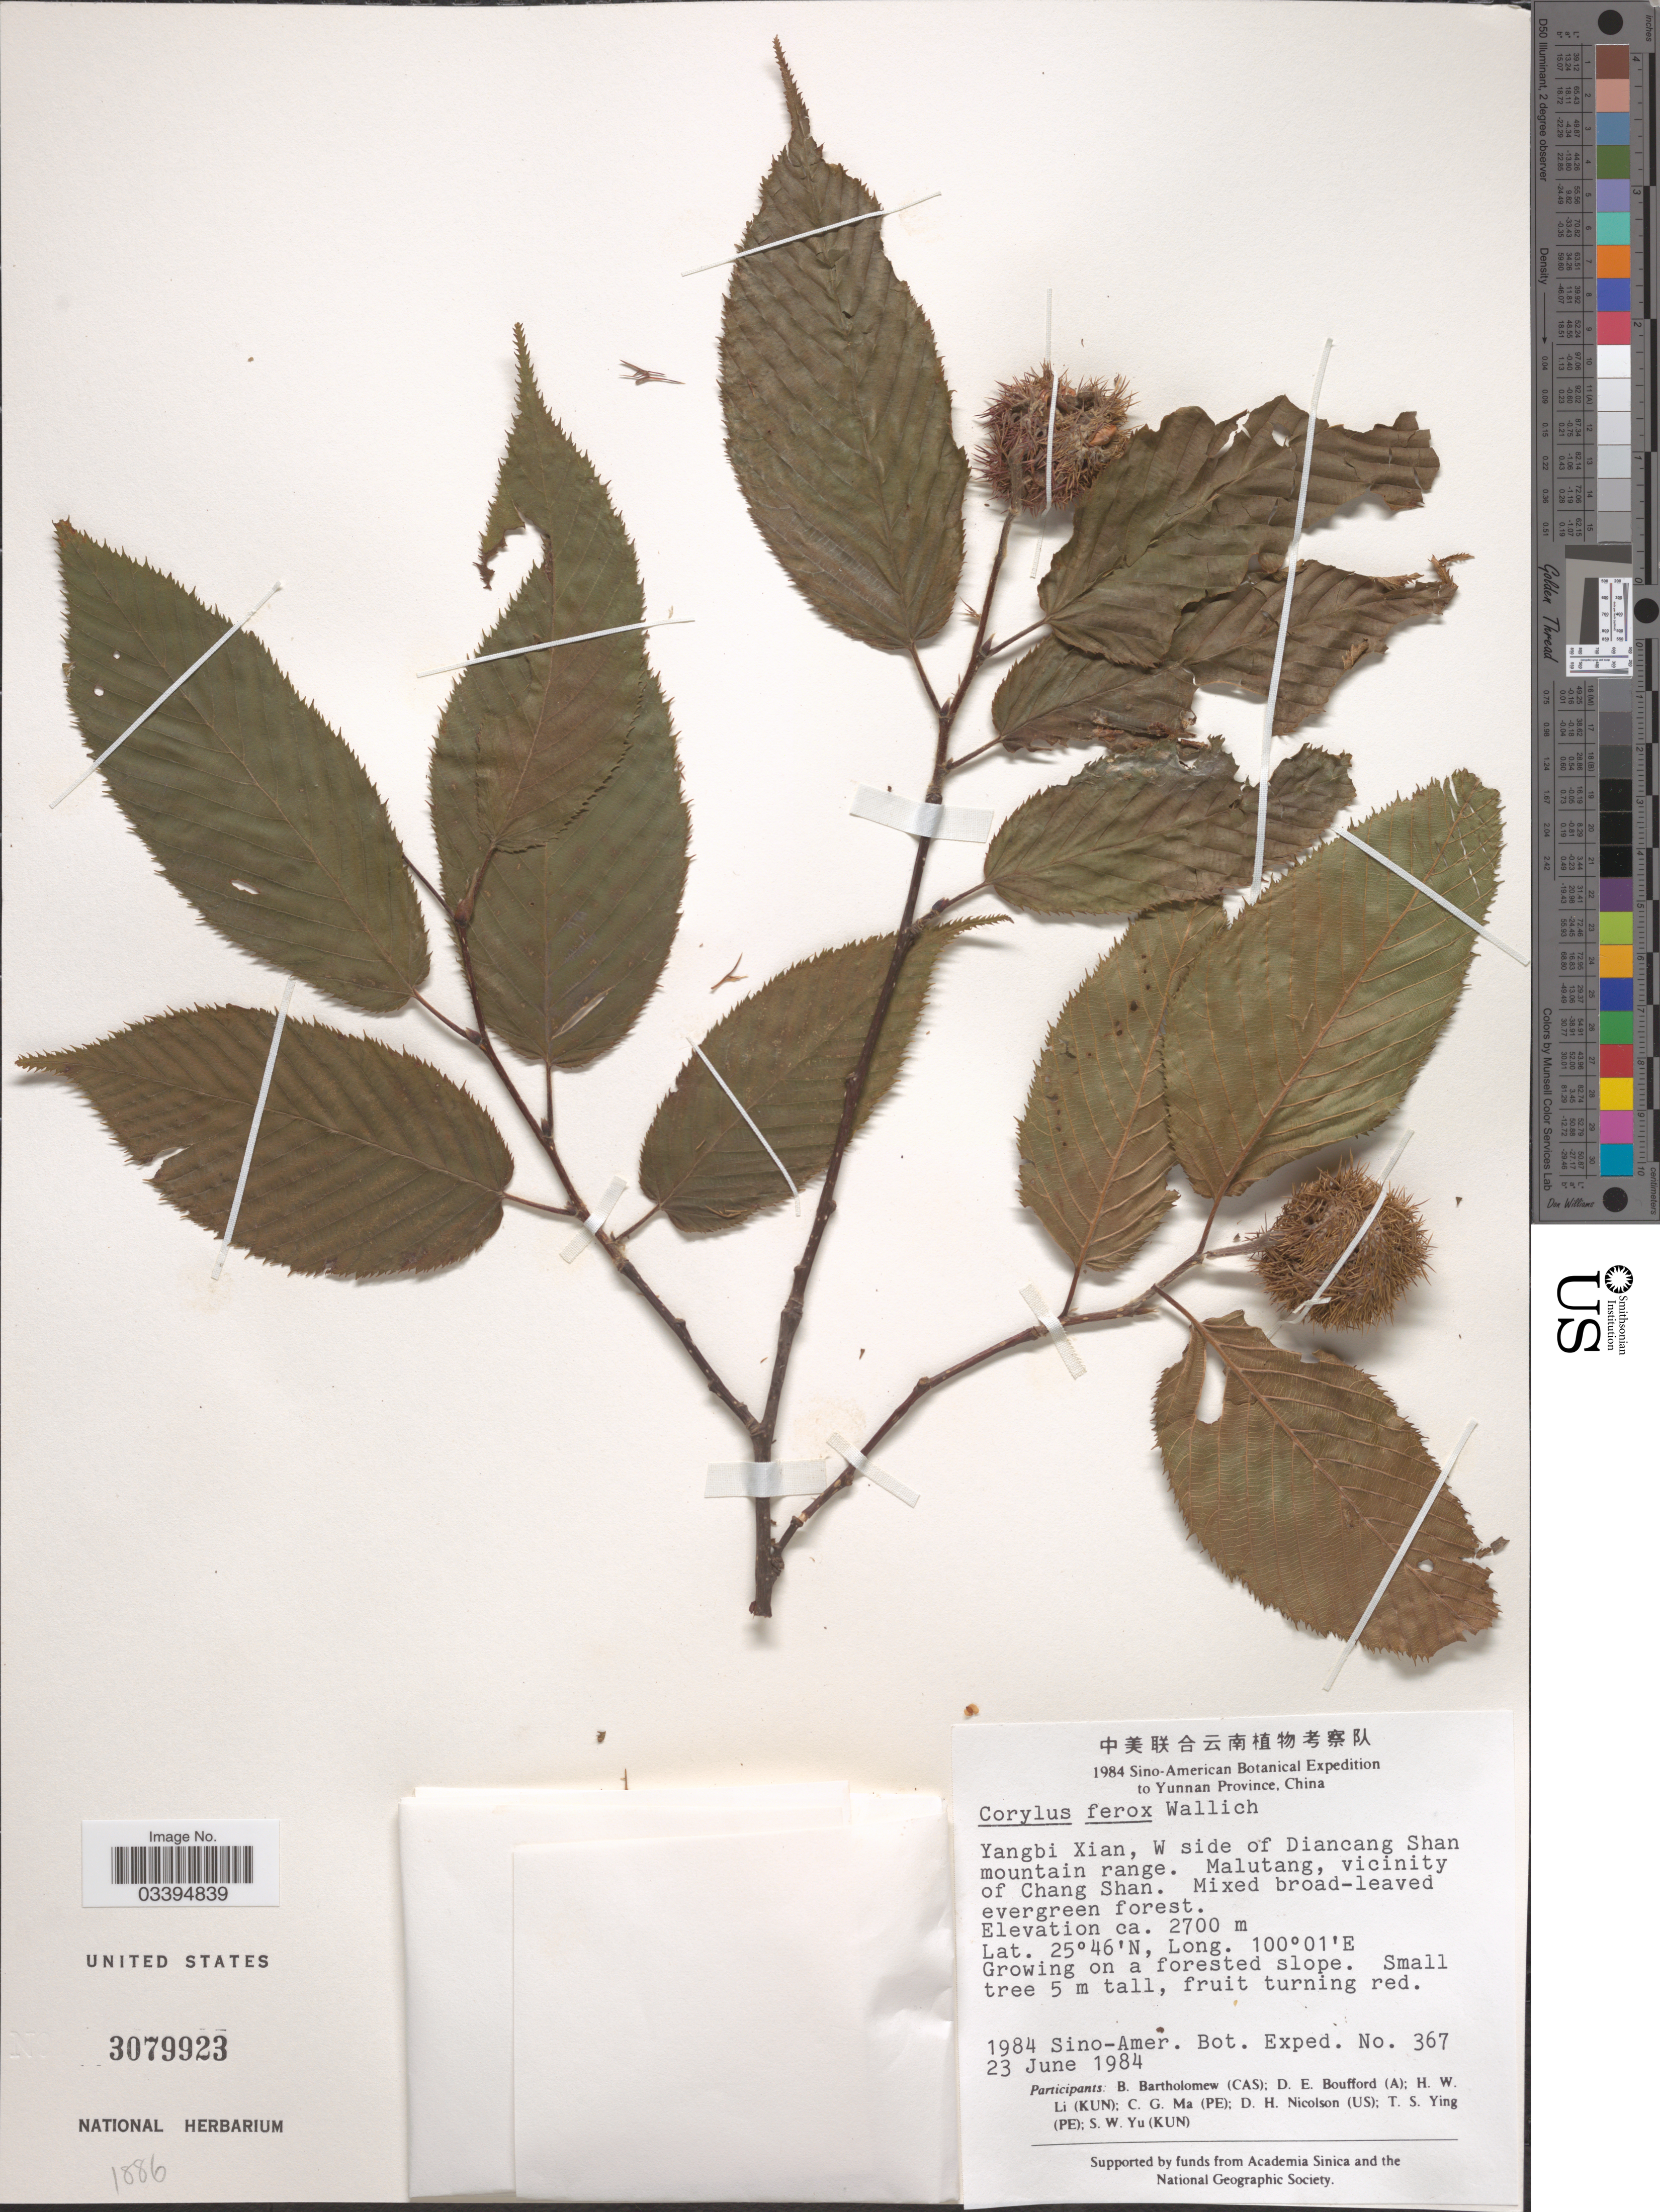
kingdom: Plantae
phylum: Tracheophyta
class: Magnoliopsida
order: Fagales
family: Betulaceae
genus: Corylus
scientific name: Corylus ferox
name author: Wall.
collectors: B. Bartholomew, D. E. Boufford, H. W. Li, C. Ma & et al.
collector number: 367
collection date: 1984-06-23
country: China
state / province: Yunnan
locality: Yangbi Xian, W side of Diancang Shan mountain range. Malutang, vicinity of Chang Shan.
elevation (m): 2700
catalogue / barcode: US 3079923